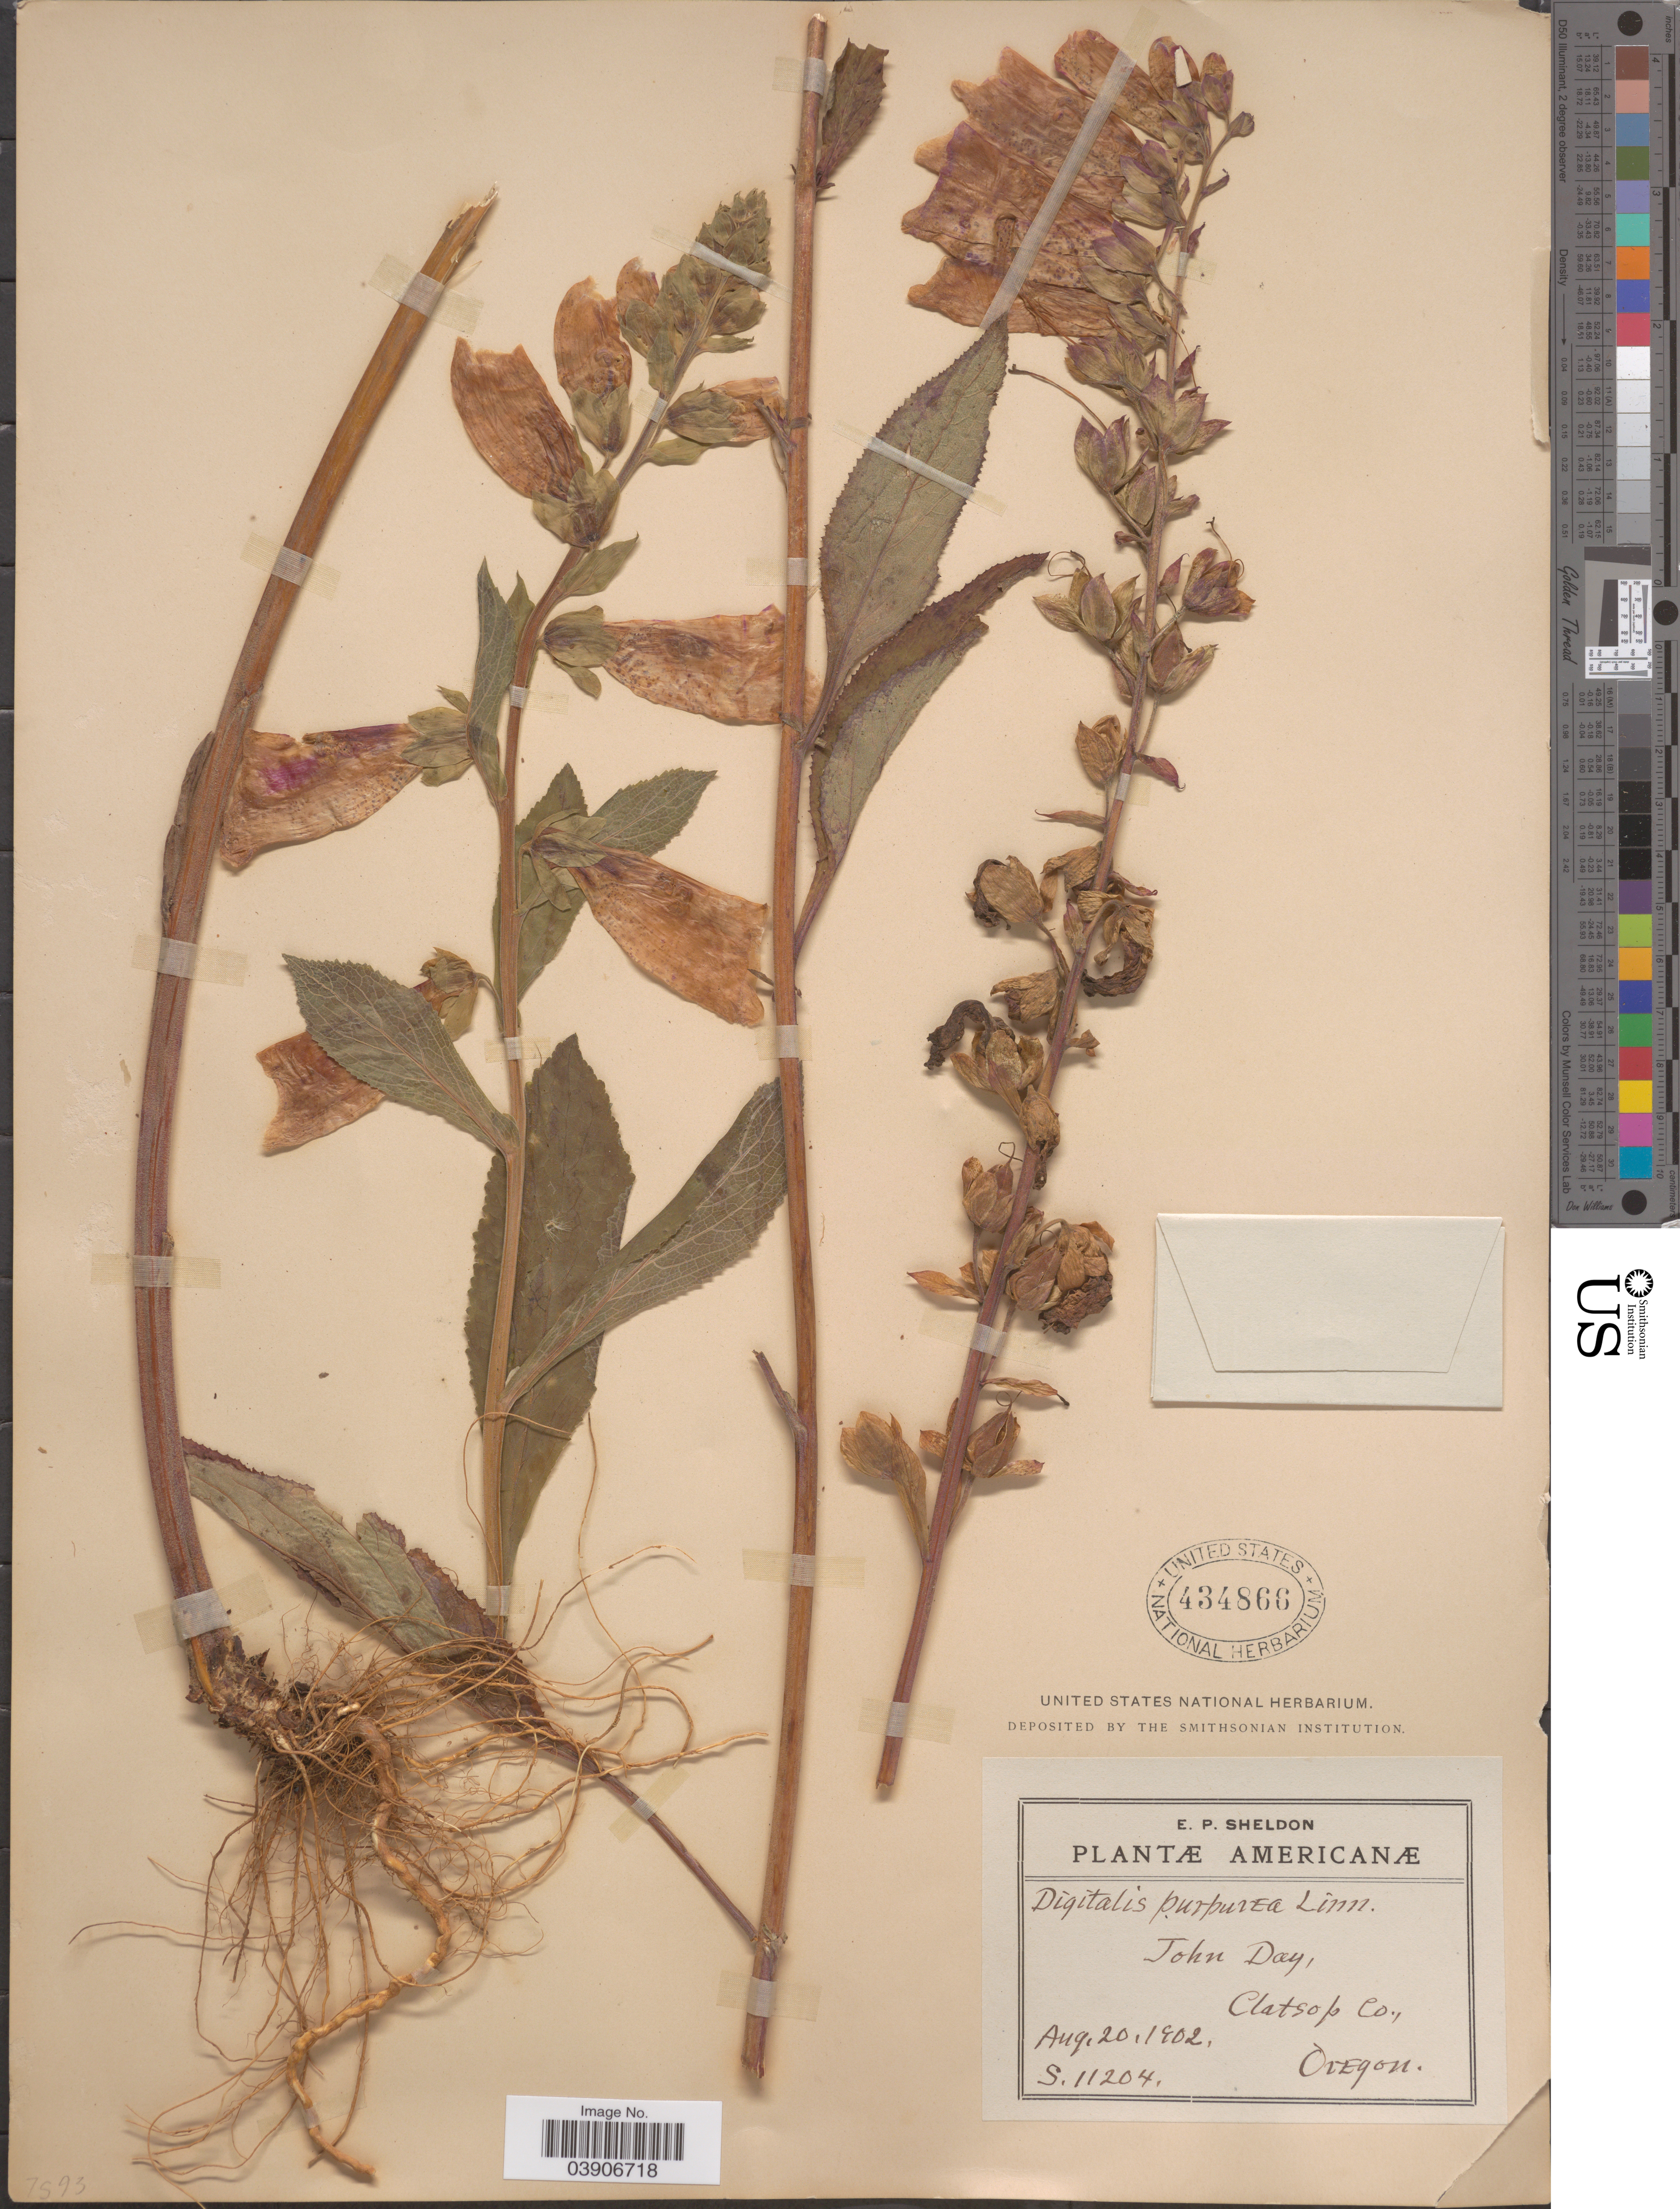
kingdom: Plantae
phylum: Tracheophyta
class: Magnoliopsida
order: Lamiales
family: Plantaginaceae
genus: Digitalis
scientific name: Digitalis purpurea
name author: L.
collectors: E. P. Sheldon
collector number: S11204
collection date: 1902-08-20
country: United States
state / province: Oregon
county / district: Clatsop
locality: John Day, Clatsop Co.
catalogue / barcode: US 434866